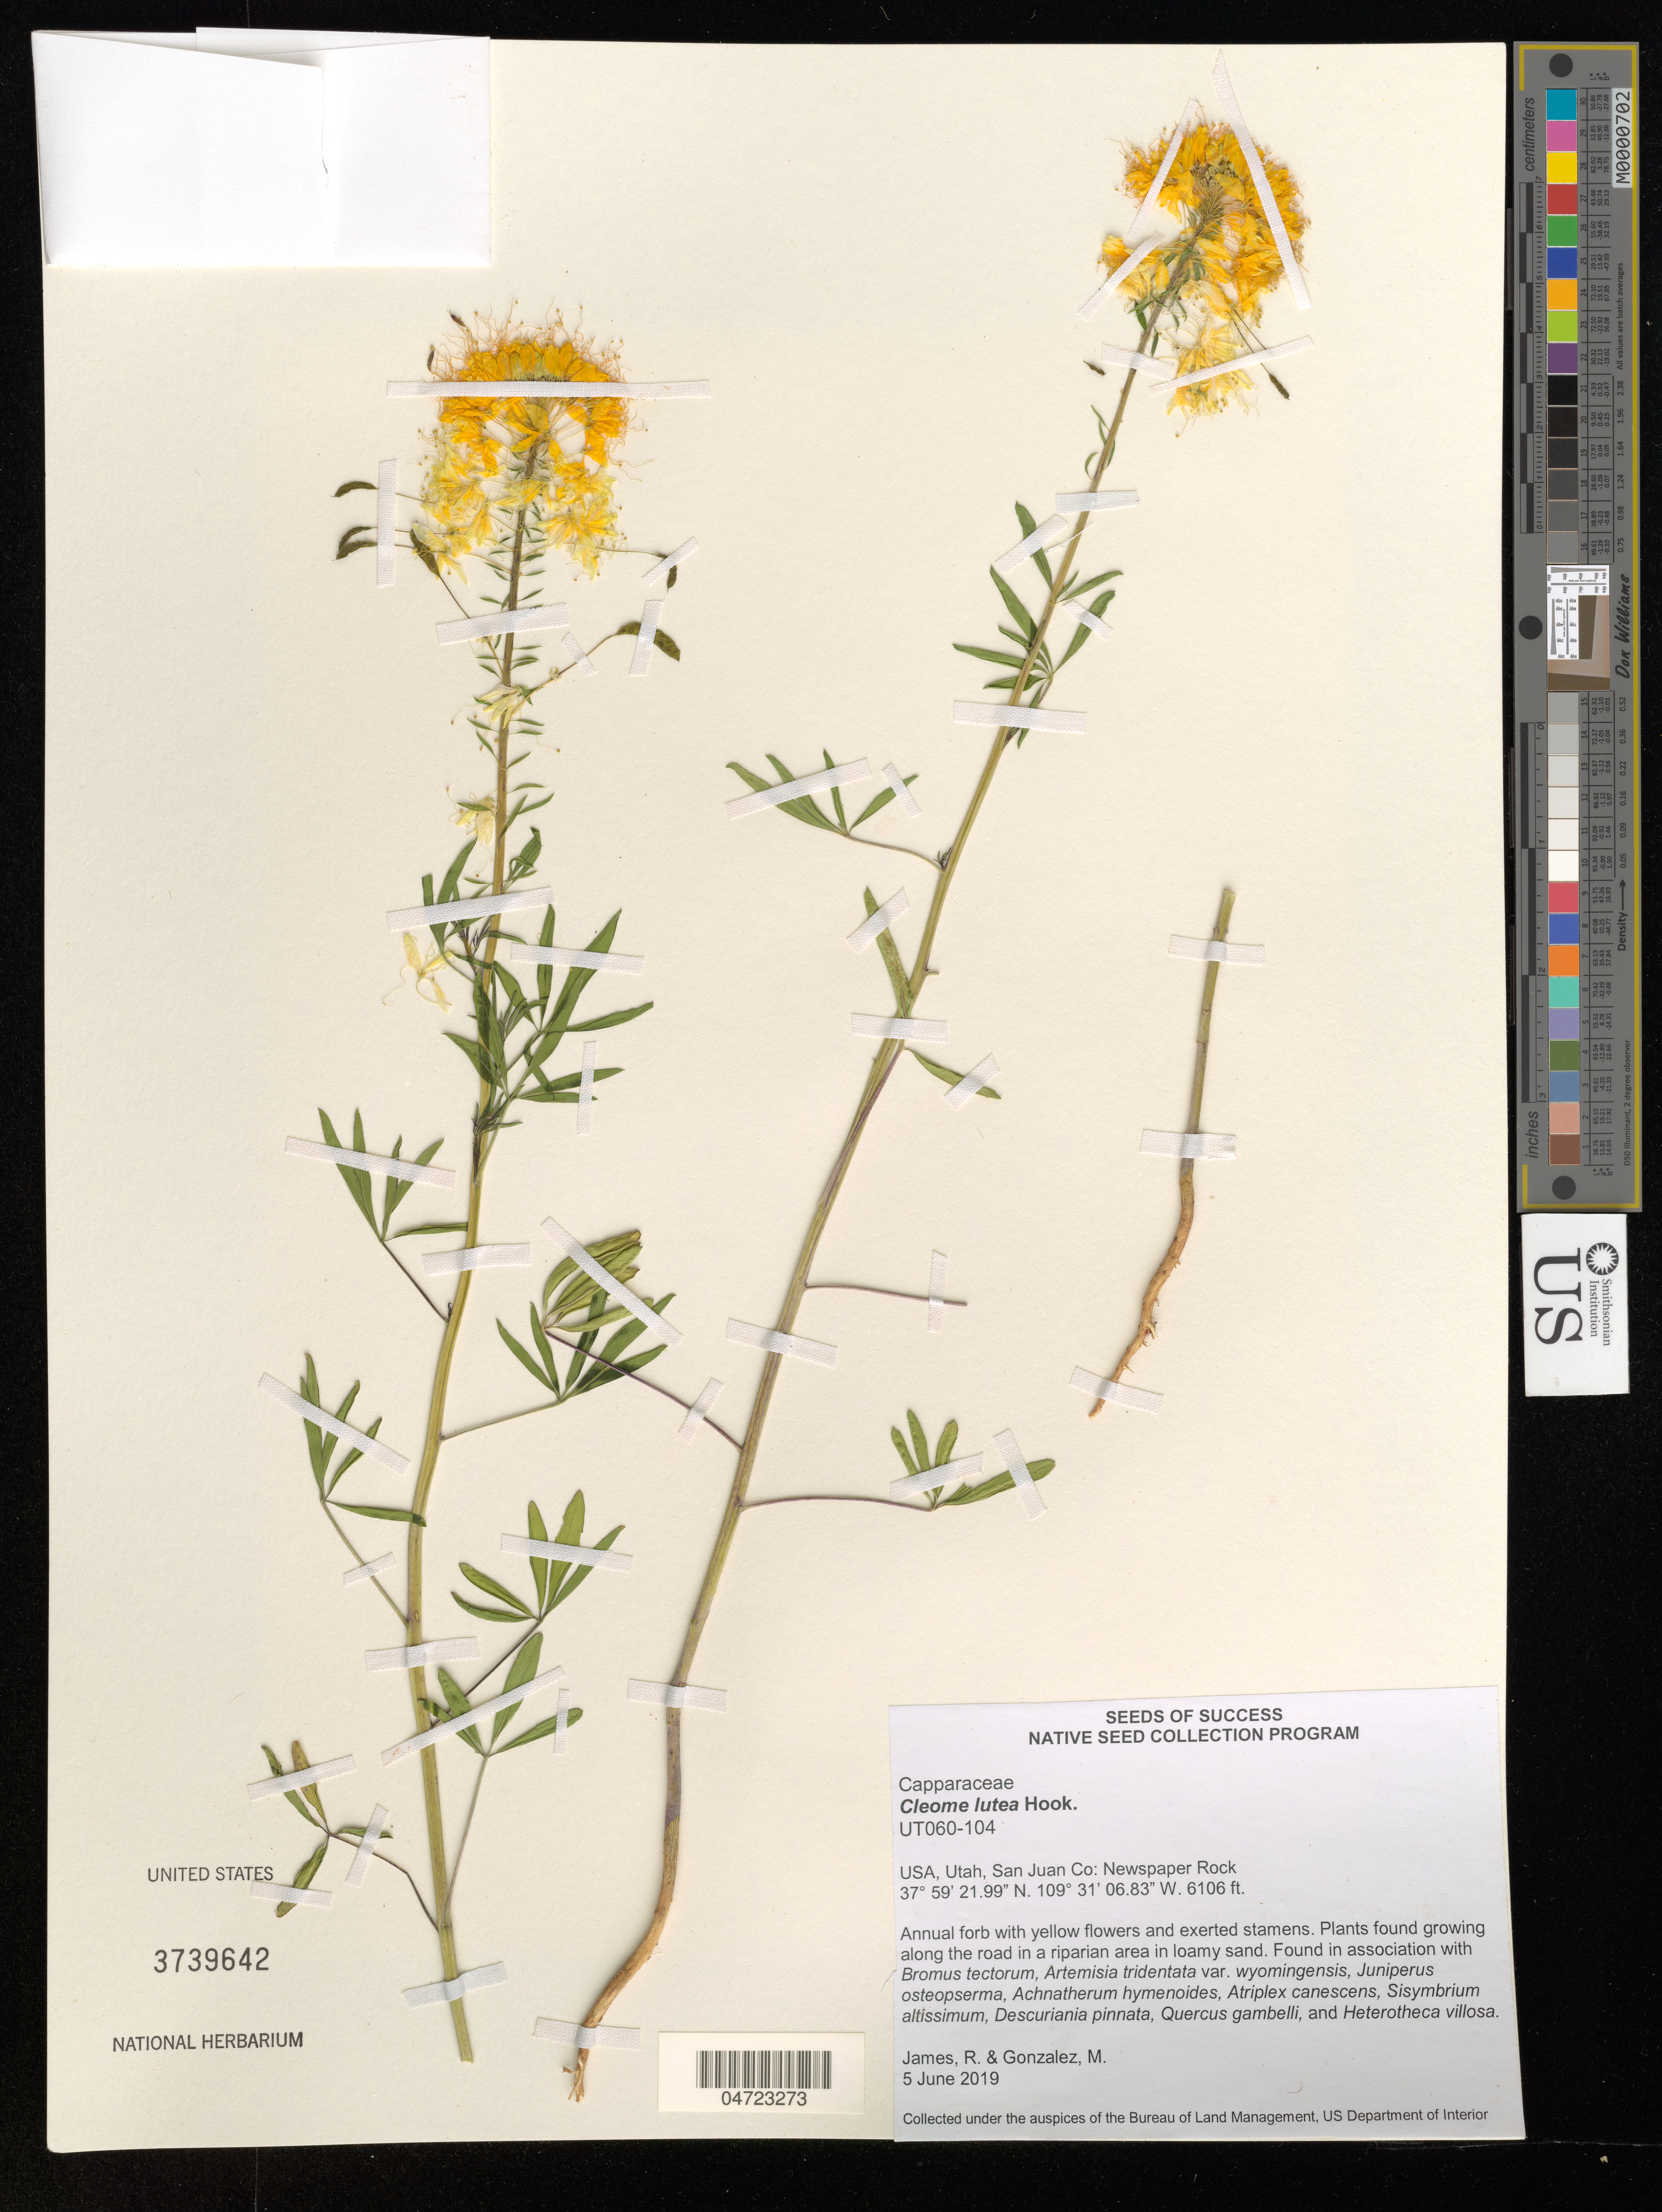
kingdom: Plantae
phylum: Tracheophyta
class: Magnoliopsida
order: Brassicales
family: Cleomaceae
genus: Cleomella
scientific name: Cleomella lutea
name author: (Hook.) Roalson & J.C. Hall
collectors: R. James & M. Gonzalez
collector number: UT060-104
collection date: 2019-06-05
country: United States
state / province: Utah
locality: San Juan Co: Newspaper Rock.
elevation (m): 1861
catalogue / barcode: US 3739642